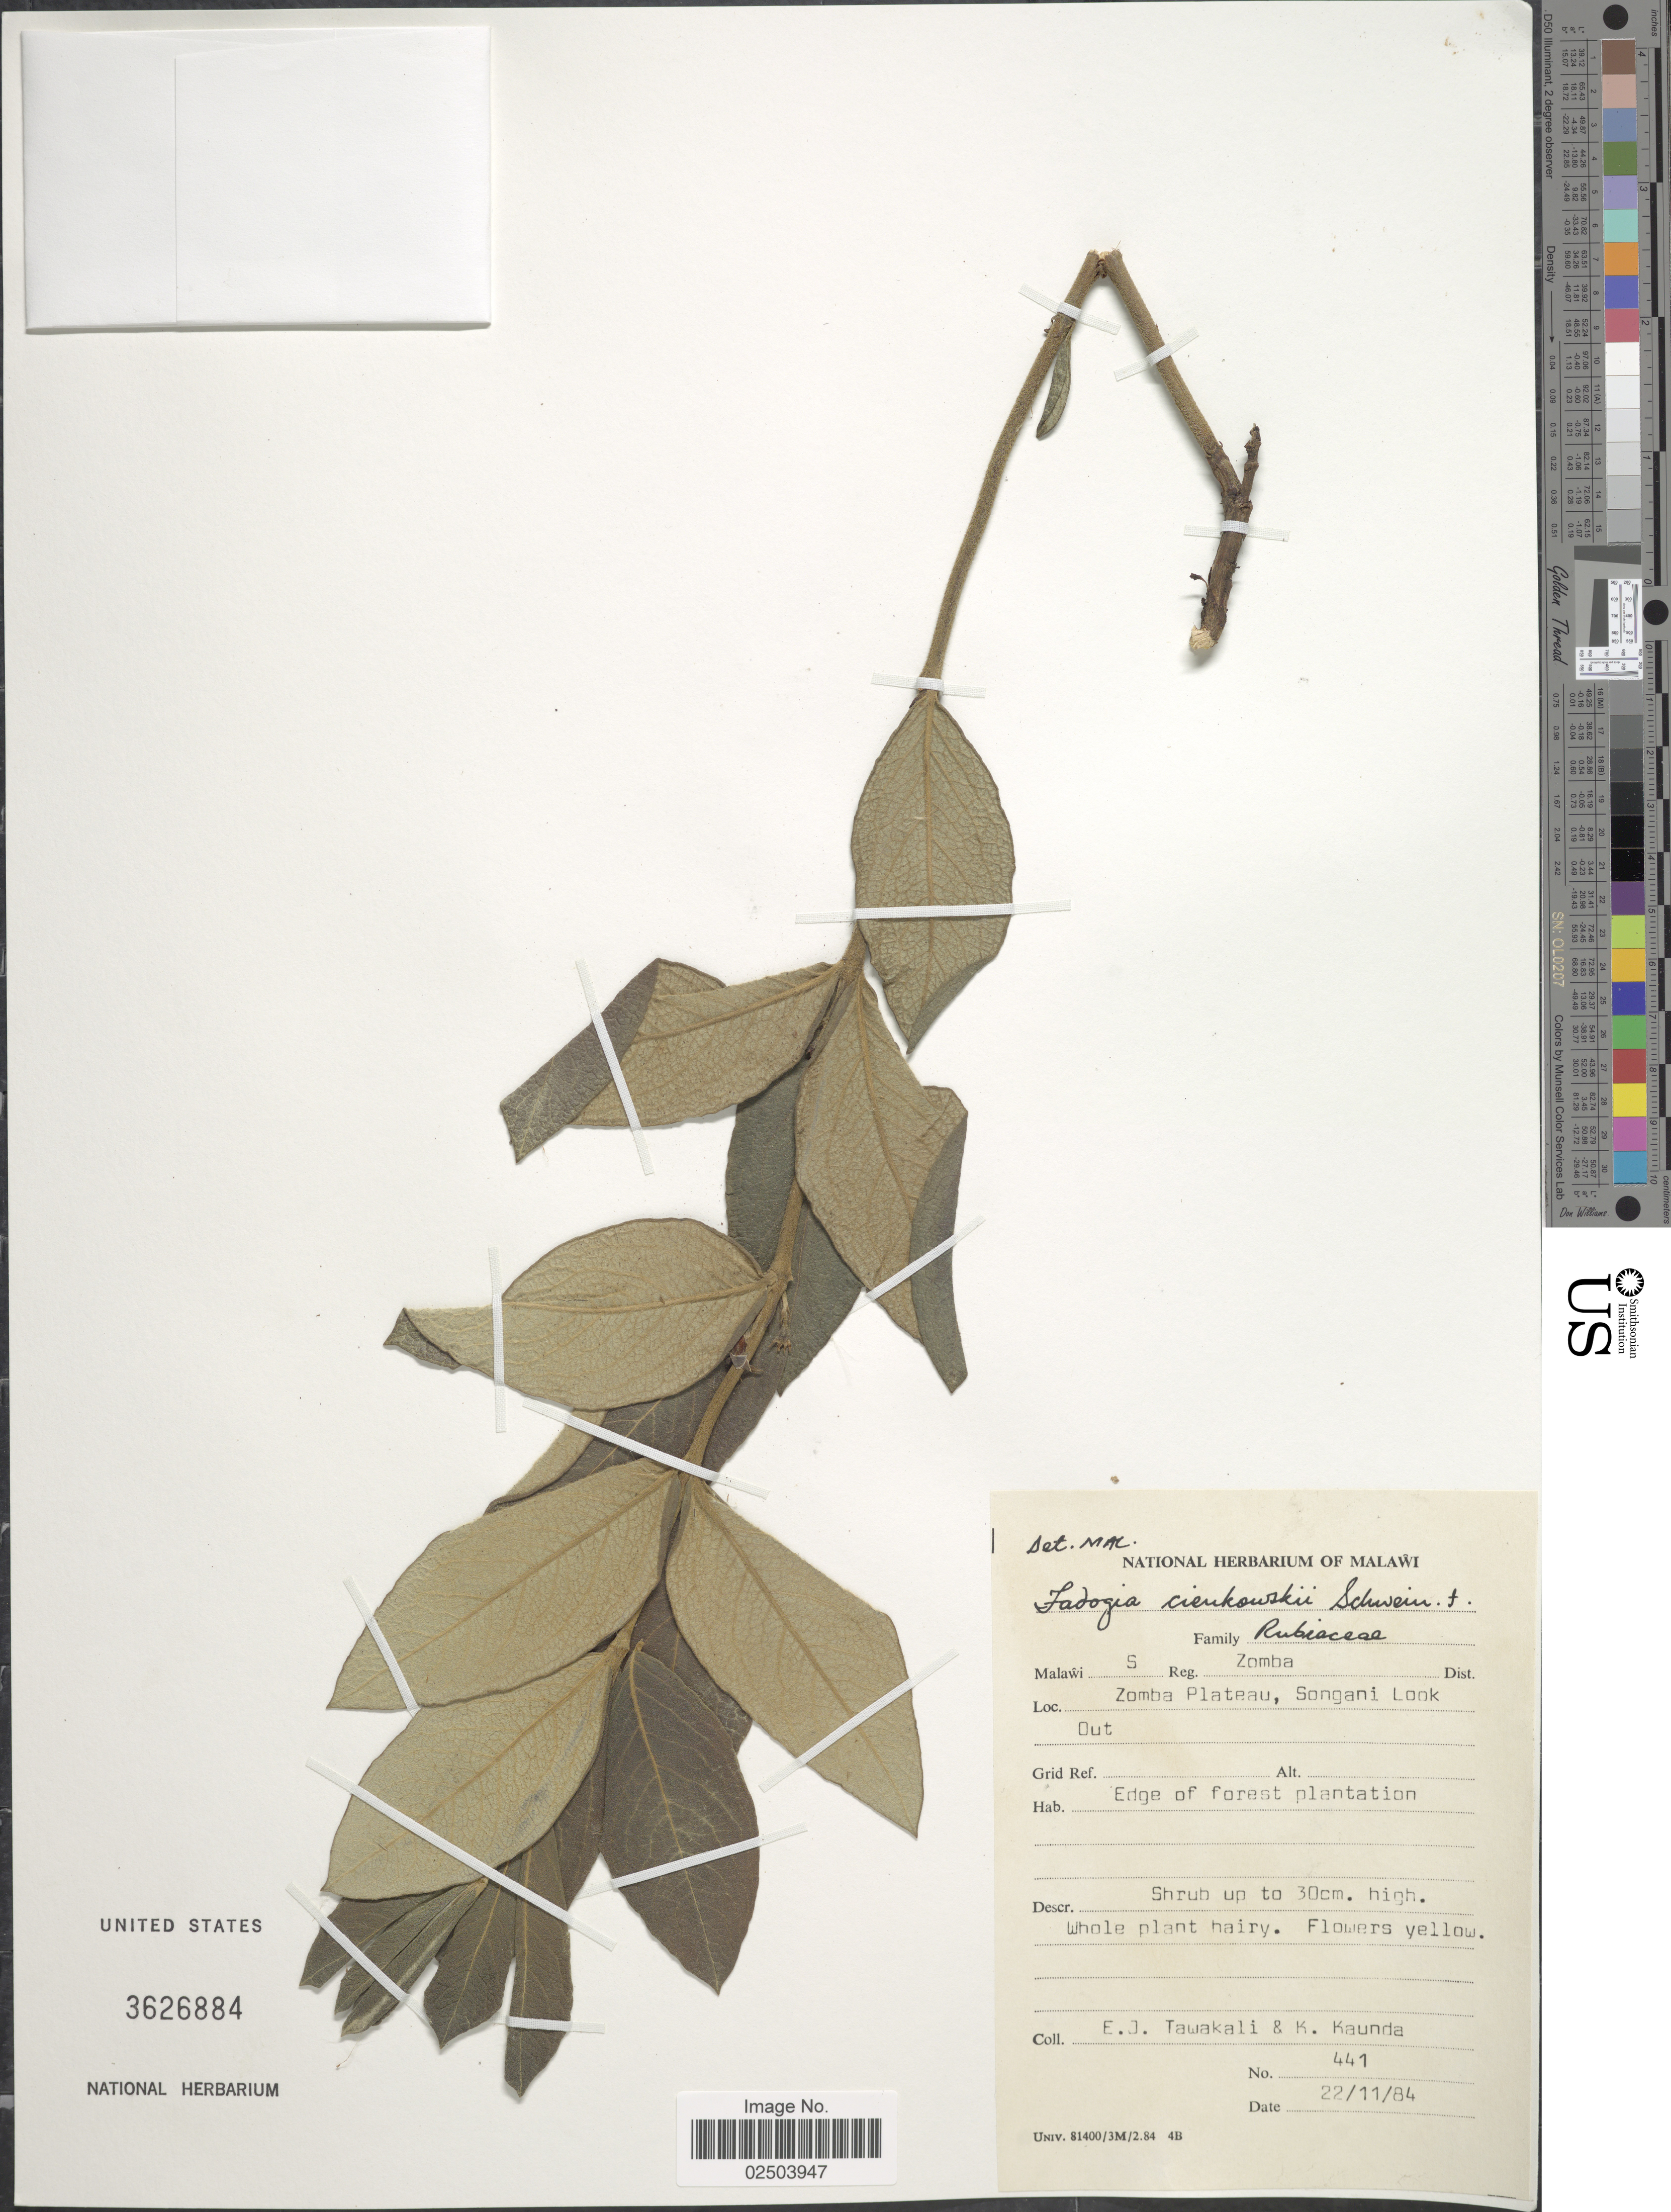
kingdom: Plantae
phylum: Tracheophyta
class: Magnoliopsida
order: Gentianales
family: Rubiaceae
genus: Fadogia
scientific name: Fadogia cienkoswkii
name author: Schweinf.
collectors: E. Tawakali & K. Kaunda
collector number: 441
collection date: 1984-11-22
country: Malawi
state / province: Southern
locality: Malawi S Reg. Zomba Dist. Zomba Plateau, Songani Look Out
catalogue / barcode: US 3626884